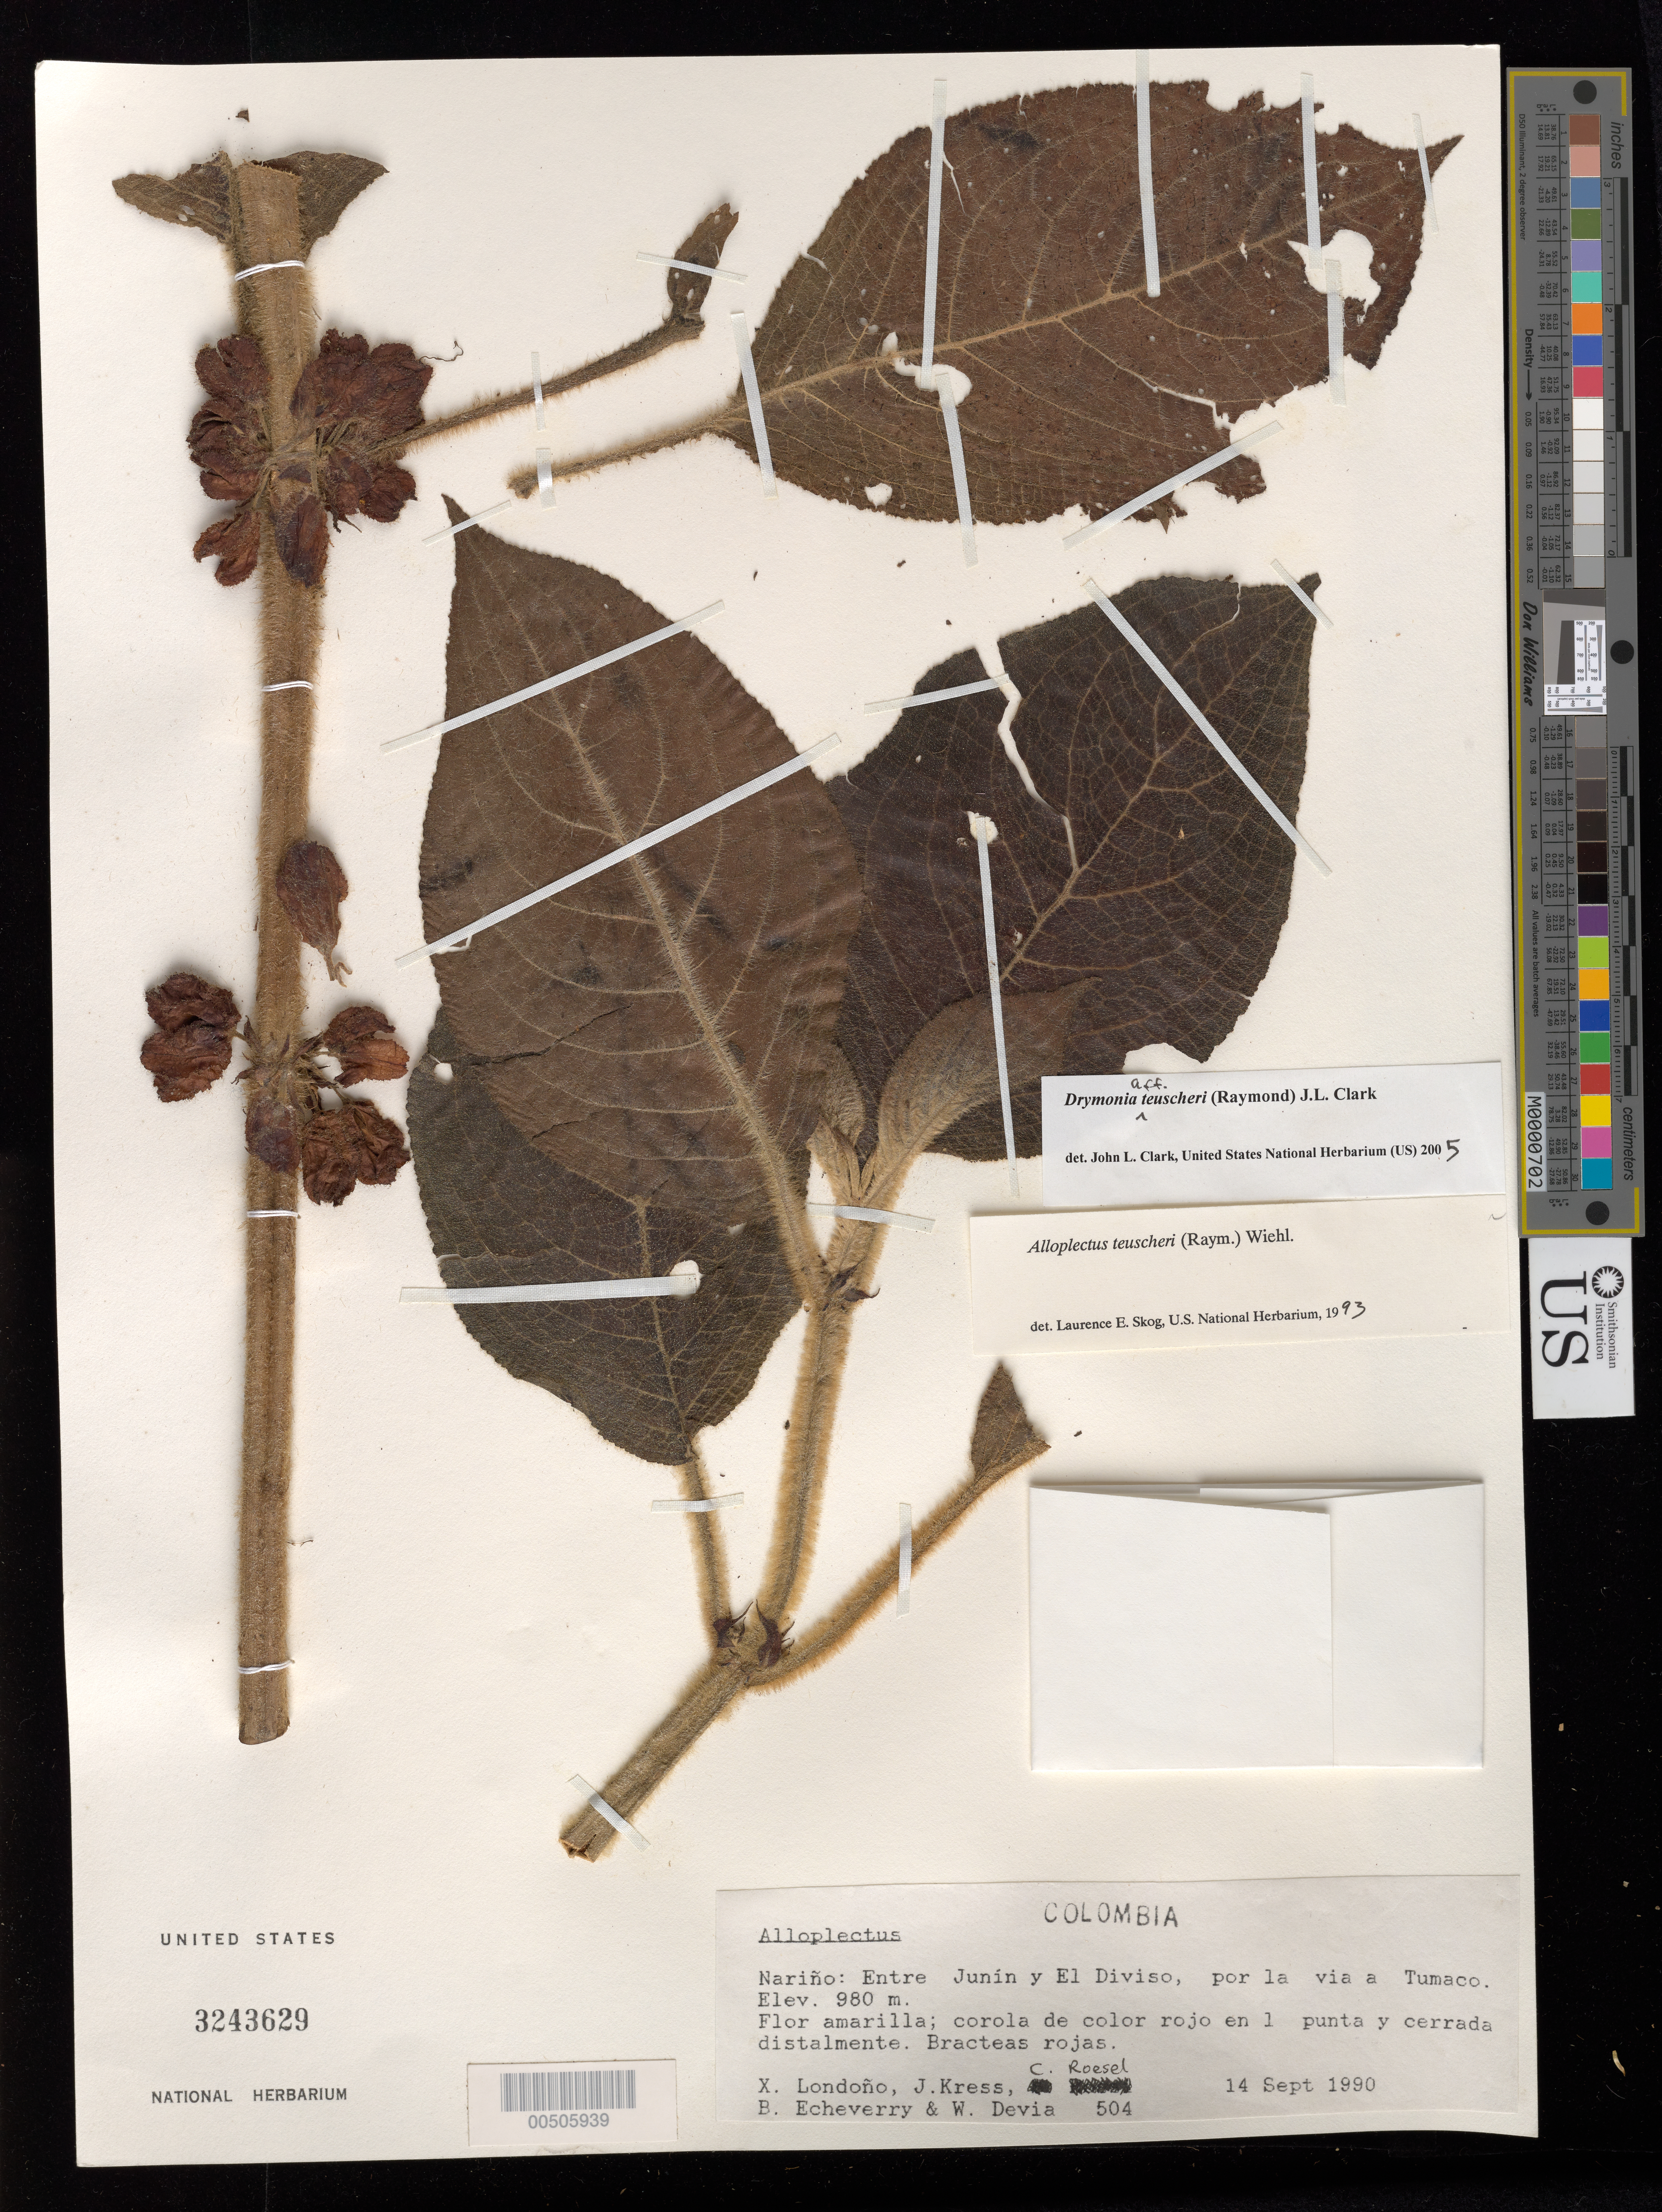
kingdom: Plantae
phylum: Tracheophyta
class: Magnoliopsida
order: Lamiales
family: Gesneriaceae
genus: Drymonia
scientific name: Drymonia teuscheri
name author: (Raymond) J.L. Clark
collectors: X. Londoño, W. J. Kress, C. S. Roesel, B. Echeverry & et al.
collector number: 504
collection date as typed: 14 Sep 1990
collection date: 1990-09-14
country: Colombia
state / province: Nariño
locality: Junin - El Diviso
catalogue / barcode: US 3243629